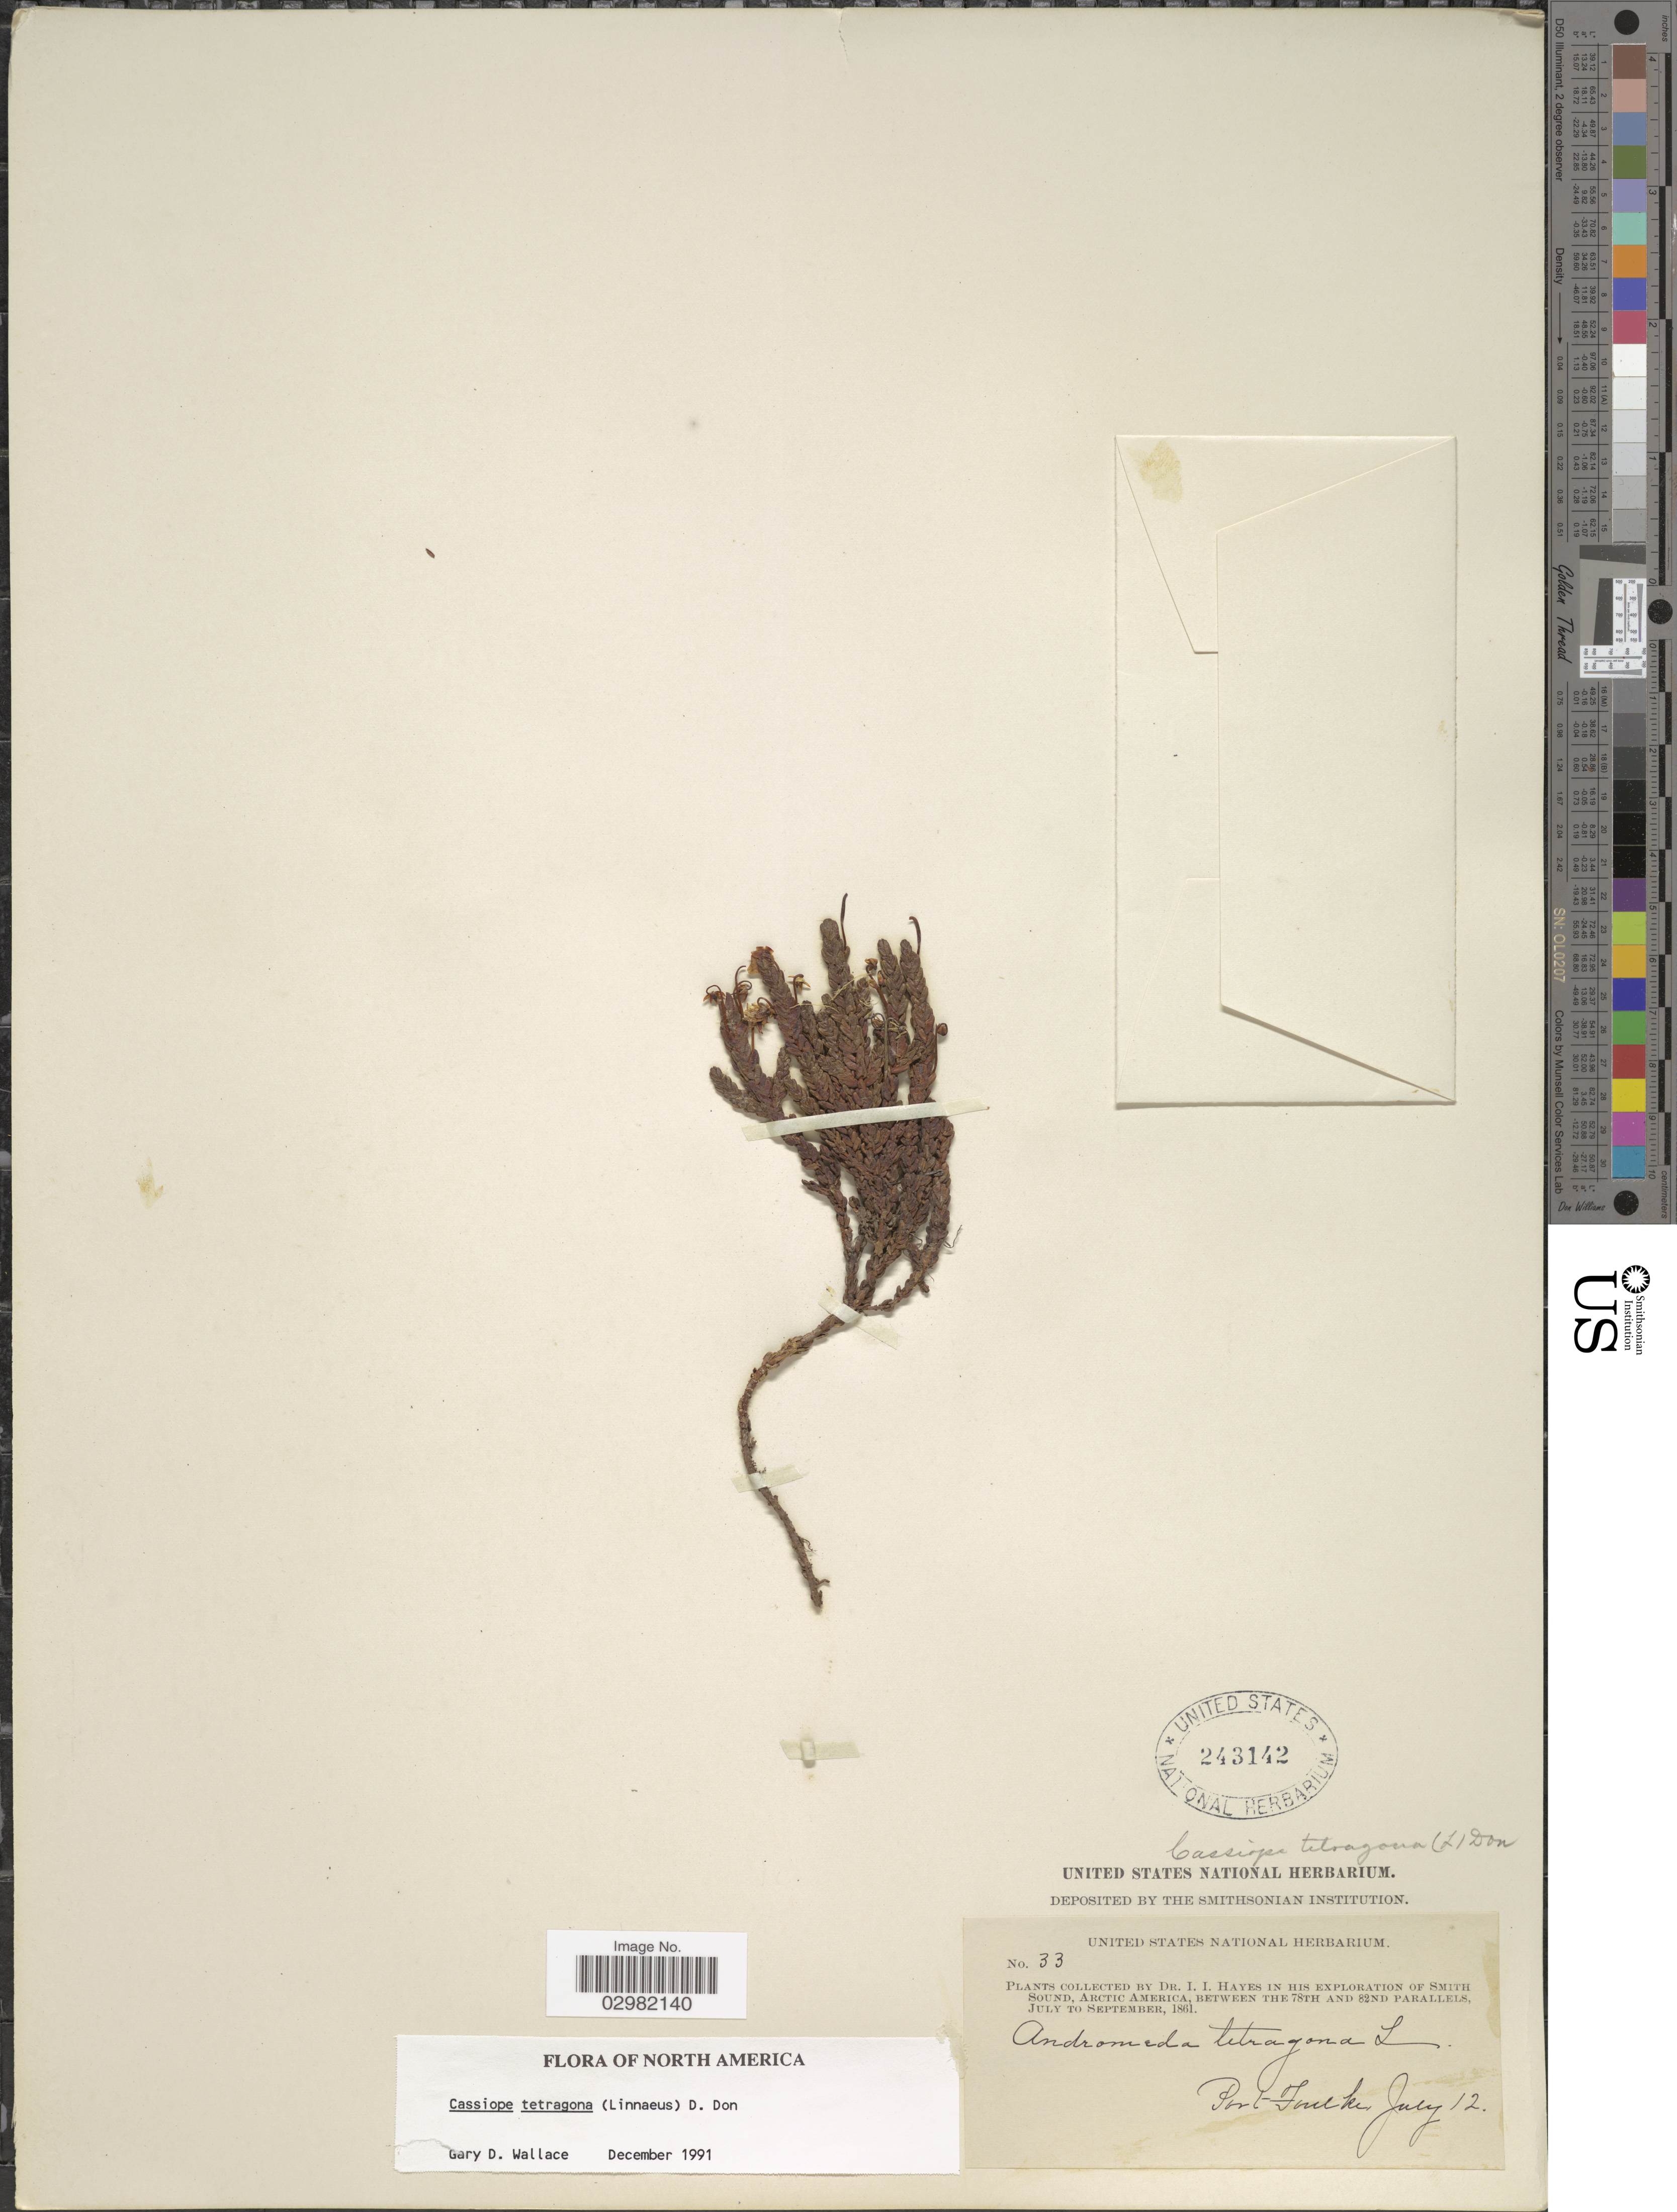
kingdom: Plantae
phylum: Tracheophyta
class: Magnoliopsida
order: Ericales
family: Ericaceae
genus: Cassiope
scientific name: Cassiope tetragona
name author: (L.) D. Don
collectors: I. I. Hayes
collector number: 33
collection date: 1861-07-12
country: Greenland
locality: Arctic America, Port Foulke.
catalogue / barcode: US 243142